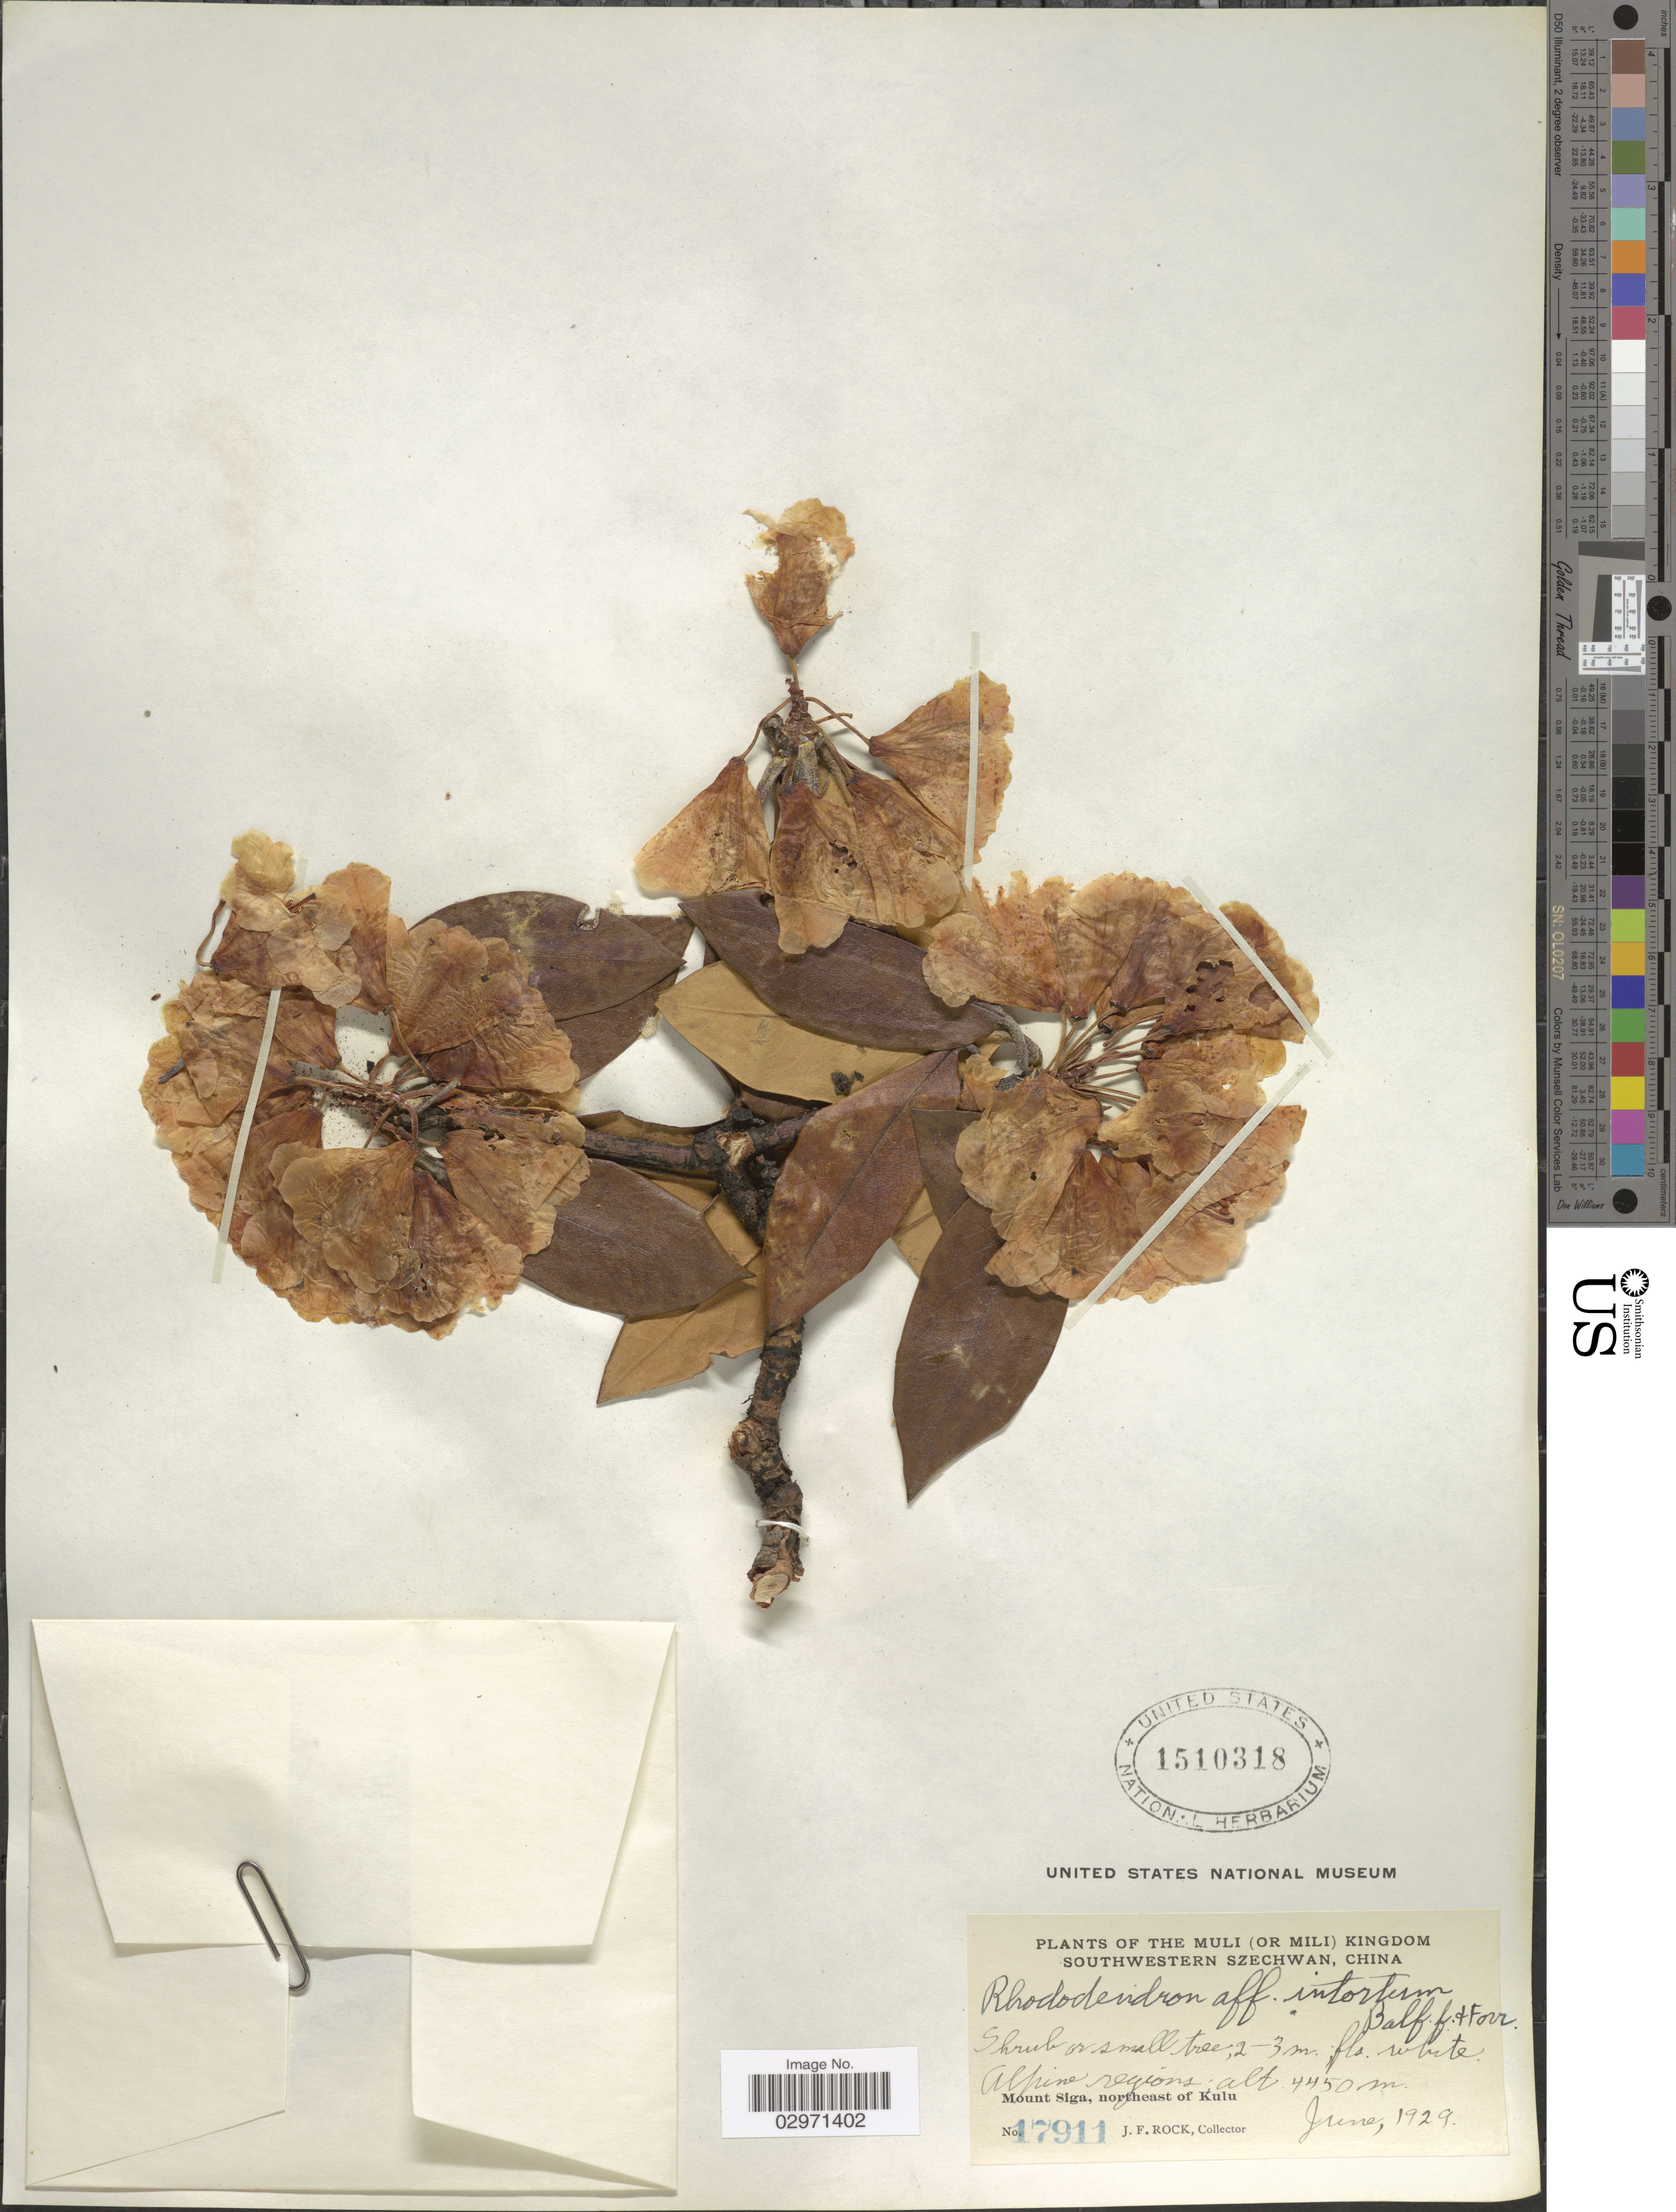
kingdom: Plantae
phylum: Tracheophyta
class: Magnoliopsida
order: Ericales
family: Ericaceae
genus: Rhododendron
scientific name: Rhododendron intortum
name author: Balf. f. & Forrest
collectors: J. Rock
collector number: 17911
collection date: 1929-06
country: China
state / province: Sichuan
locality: Muli (Or Mili) Kingdom Southwestern Szechwan. Alpine regions. Mount Siga, northeast of Kulu.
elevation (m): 4450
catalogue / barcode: US 1510318